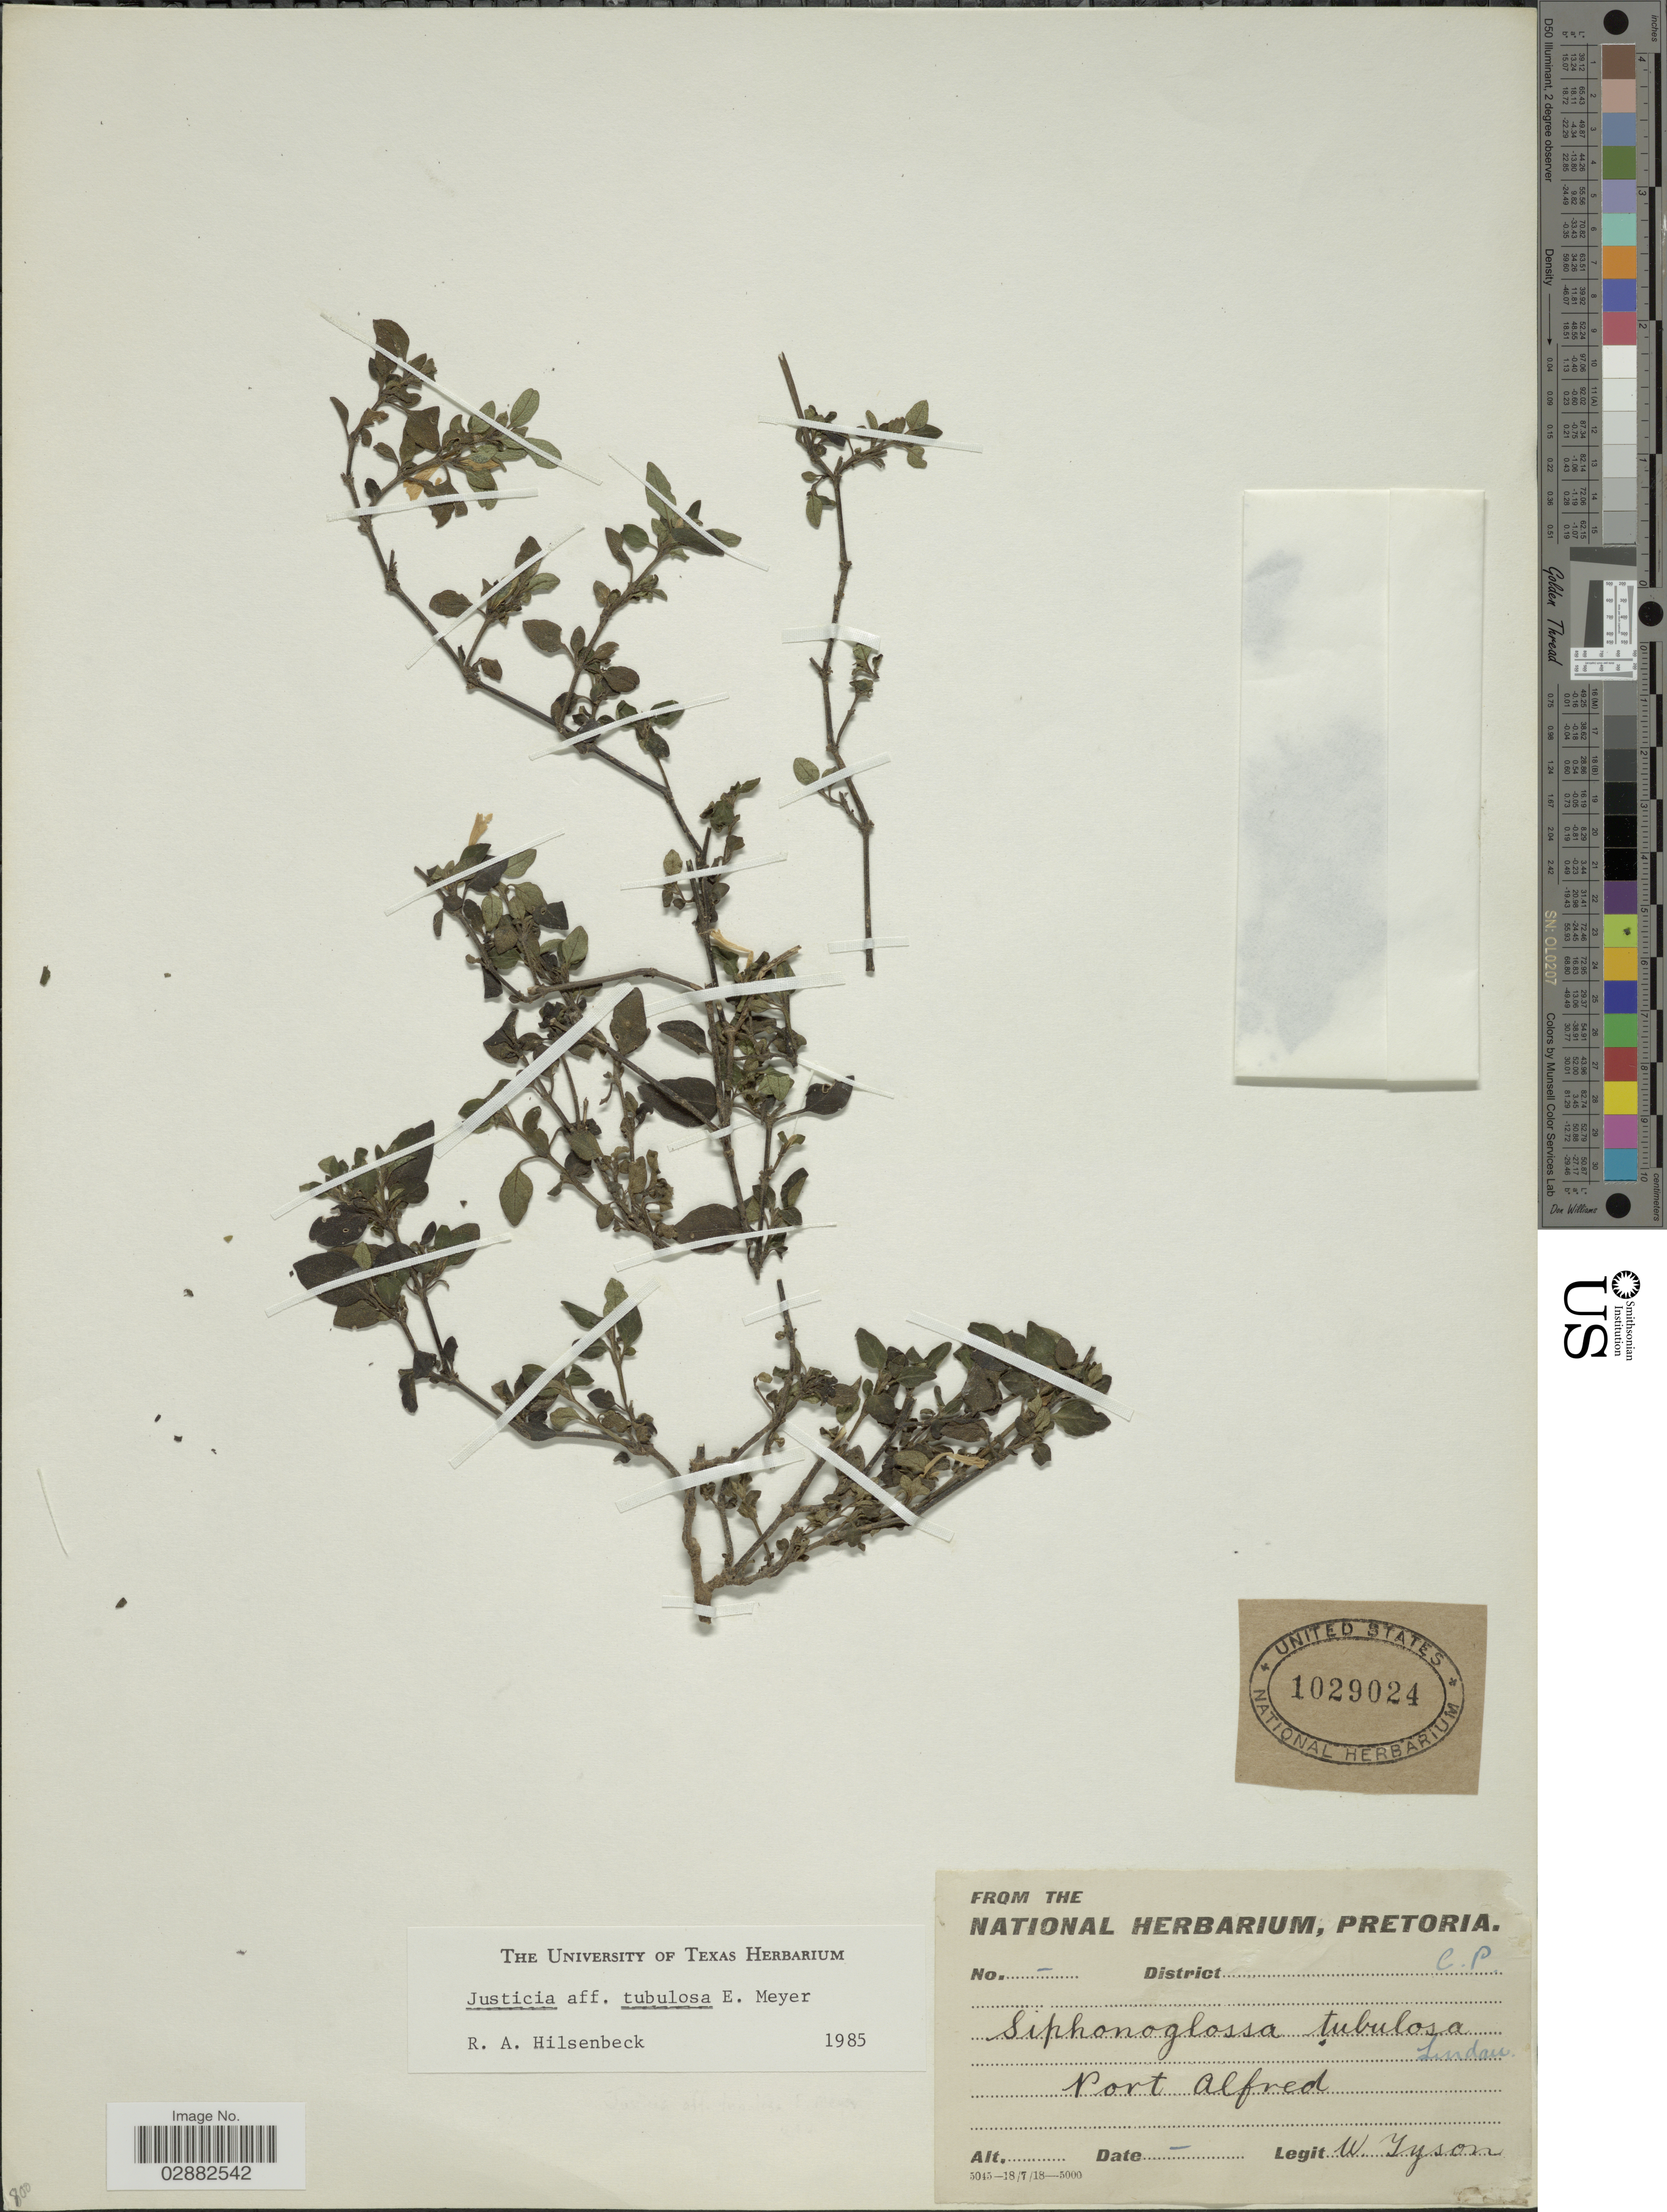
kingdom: Plantae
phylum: Tracheophyta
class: Magnoliopsida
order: Lamiales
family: Acanthaceae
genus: Justicia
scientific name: Justicia tubulosa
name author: E. Mey.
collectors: W. Tyson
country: South Africa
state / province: Eastern Cape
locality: District C.P. Port Alfred.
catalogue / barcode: US 1029024